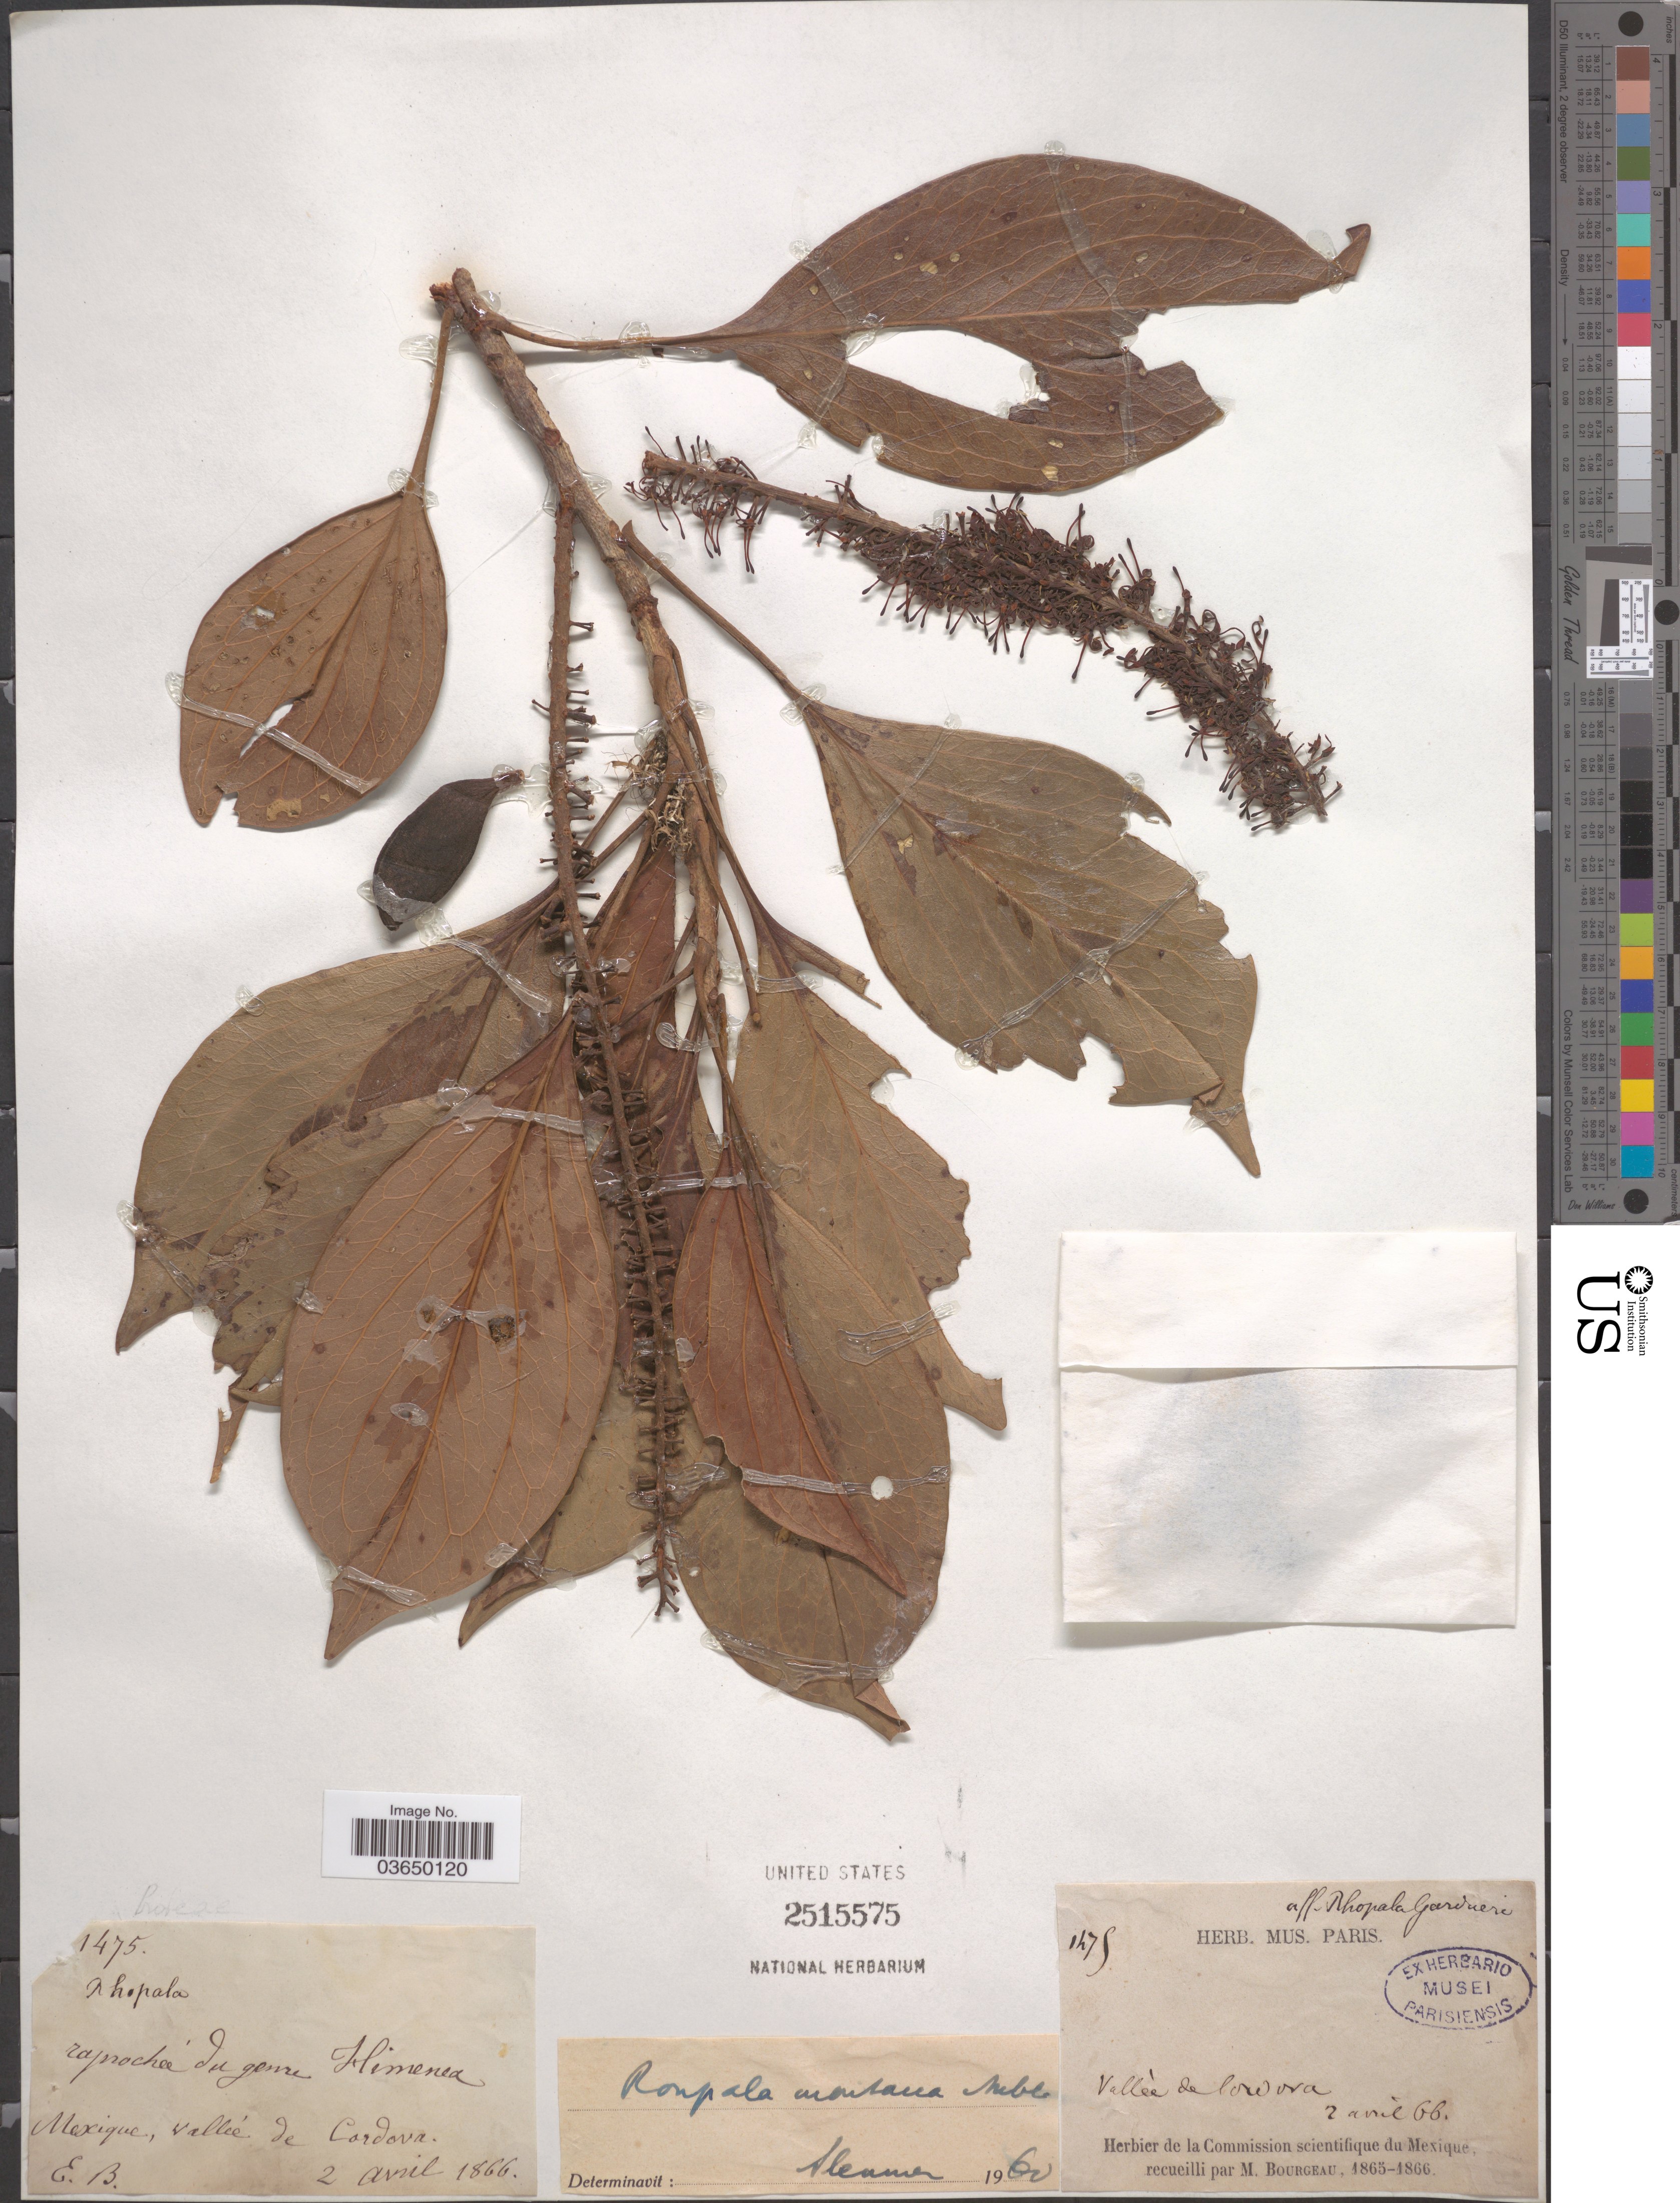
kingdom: Plantae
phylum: Tracheophyta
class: Magnoliopsida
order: Proteales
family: Proteaceae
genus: Roupala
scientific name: Roupala montana var. montana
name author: Aubl.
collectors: E. Bourgeau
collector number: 1475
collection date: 1866-04-02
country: Mexico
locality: Vallée de Cordova.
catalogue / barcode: US 2515575